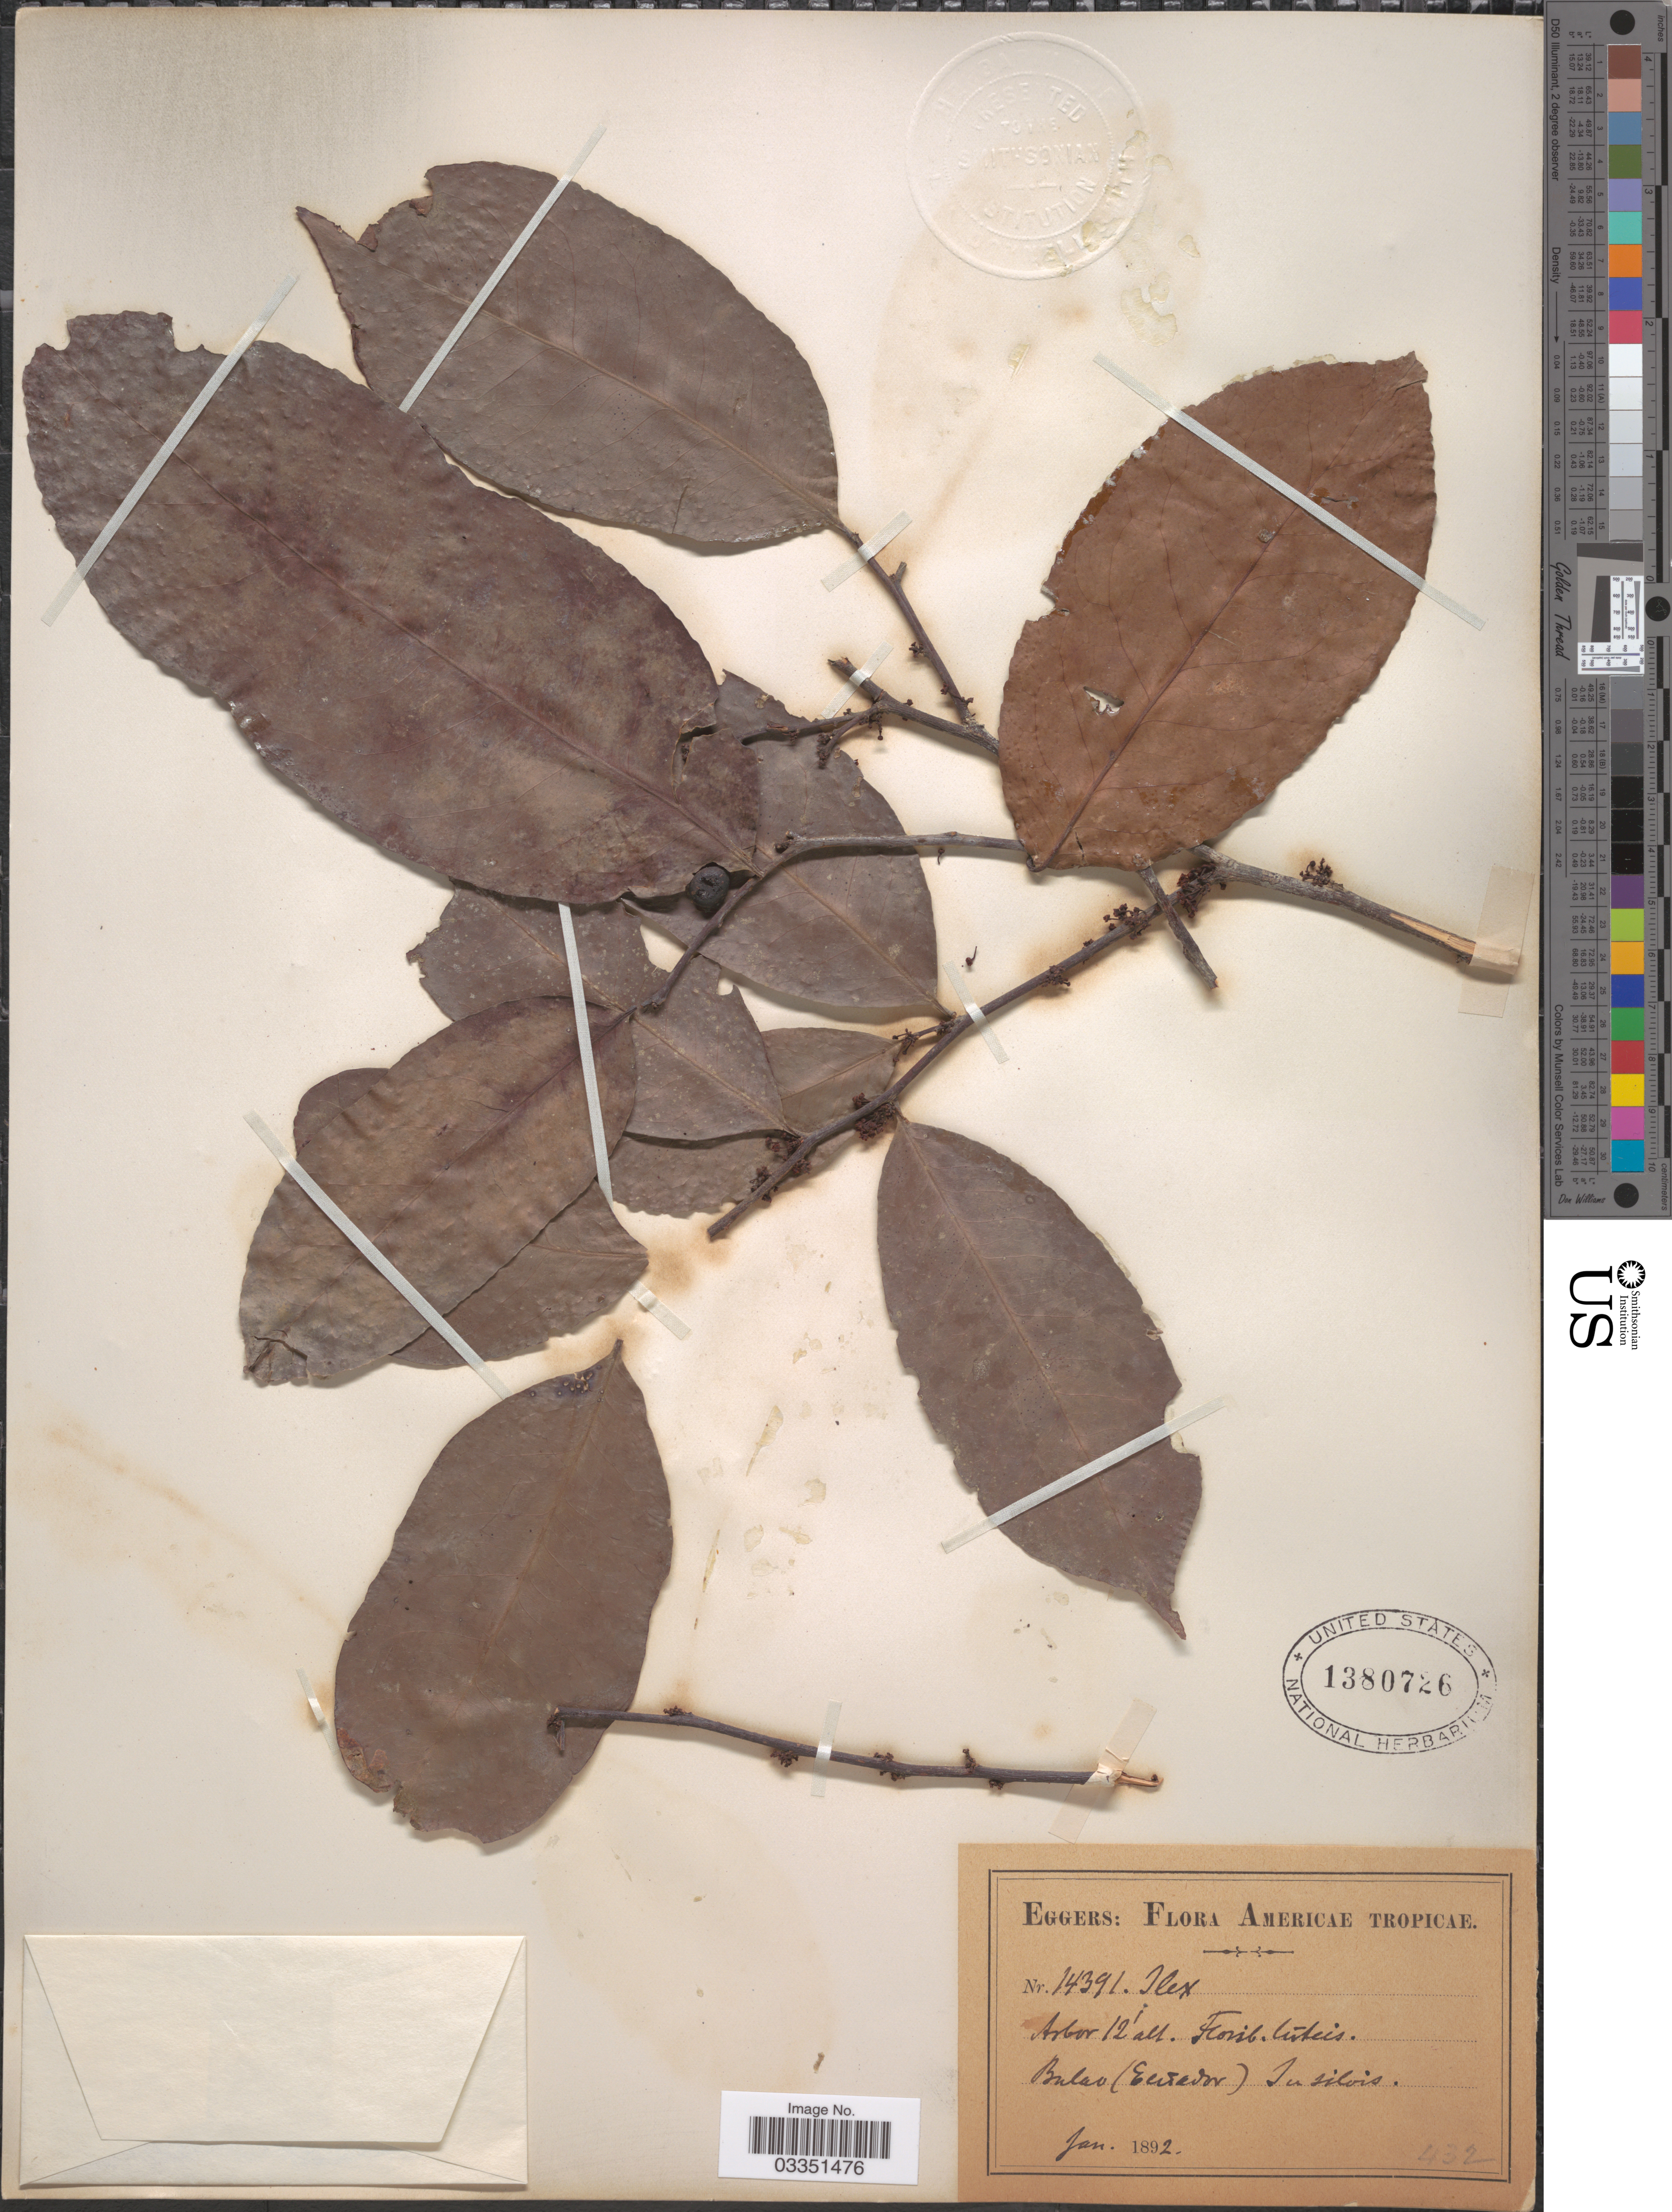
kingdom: Plantae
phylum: Tracheophyta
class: Magnoliopsida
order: Aquifoliales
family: Aquifoliaceae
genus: Ilex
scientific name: Ilex sp.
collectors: -. Eggers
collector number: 14391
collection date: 1892-01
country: Ecuador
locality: Bulao.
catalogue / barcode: US 1380726